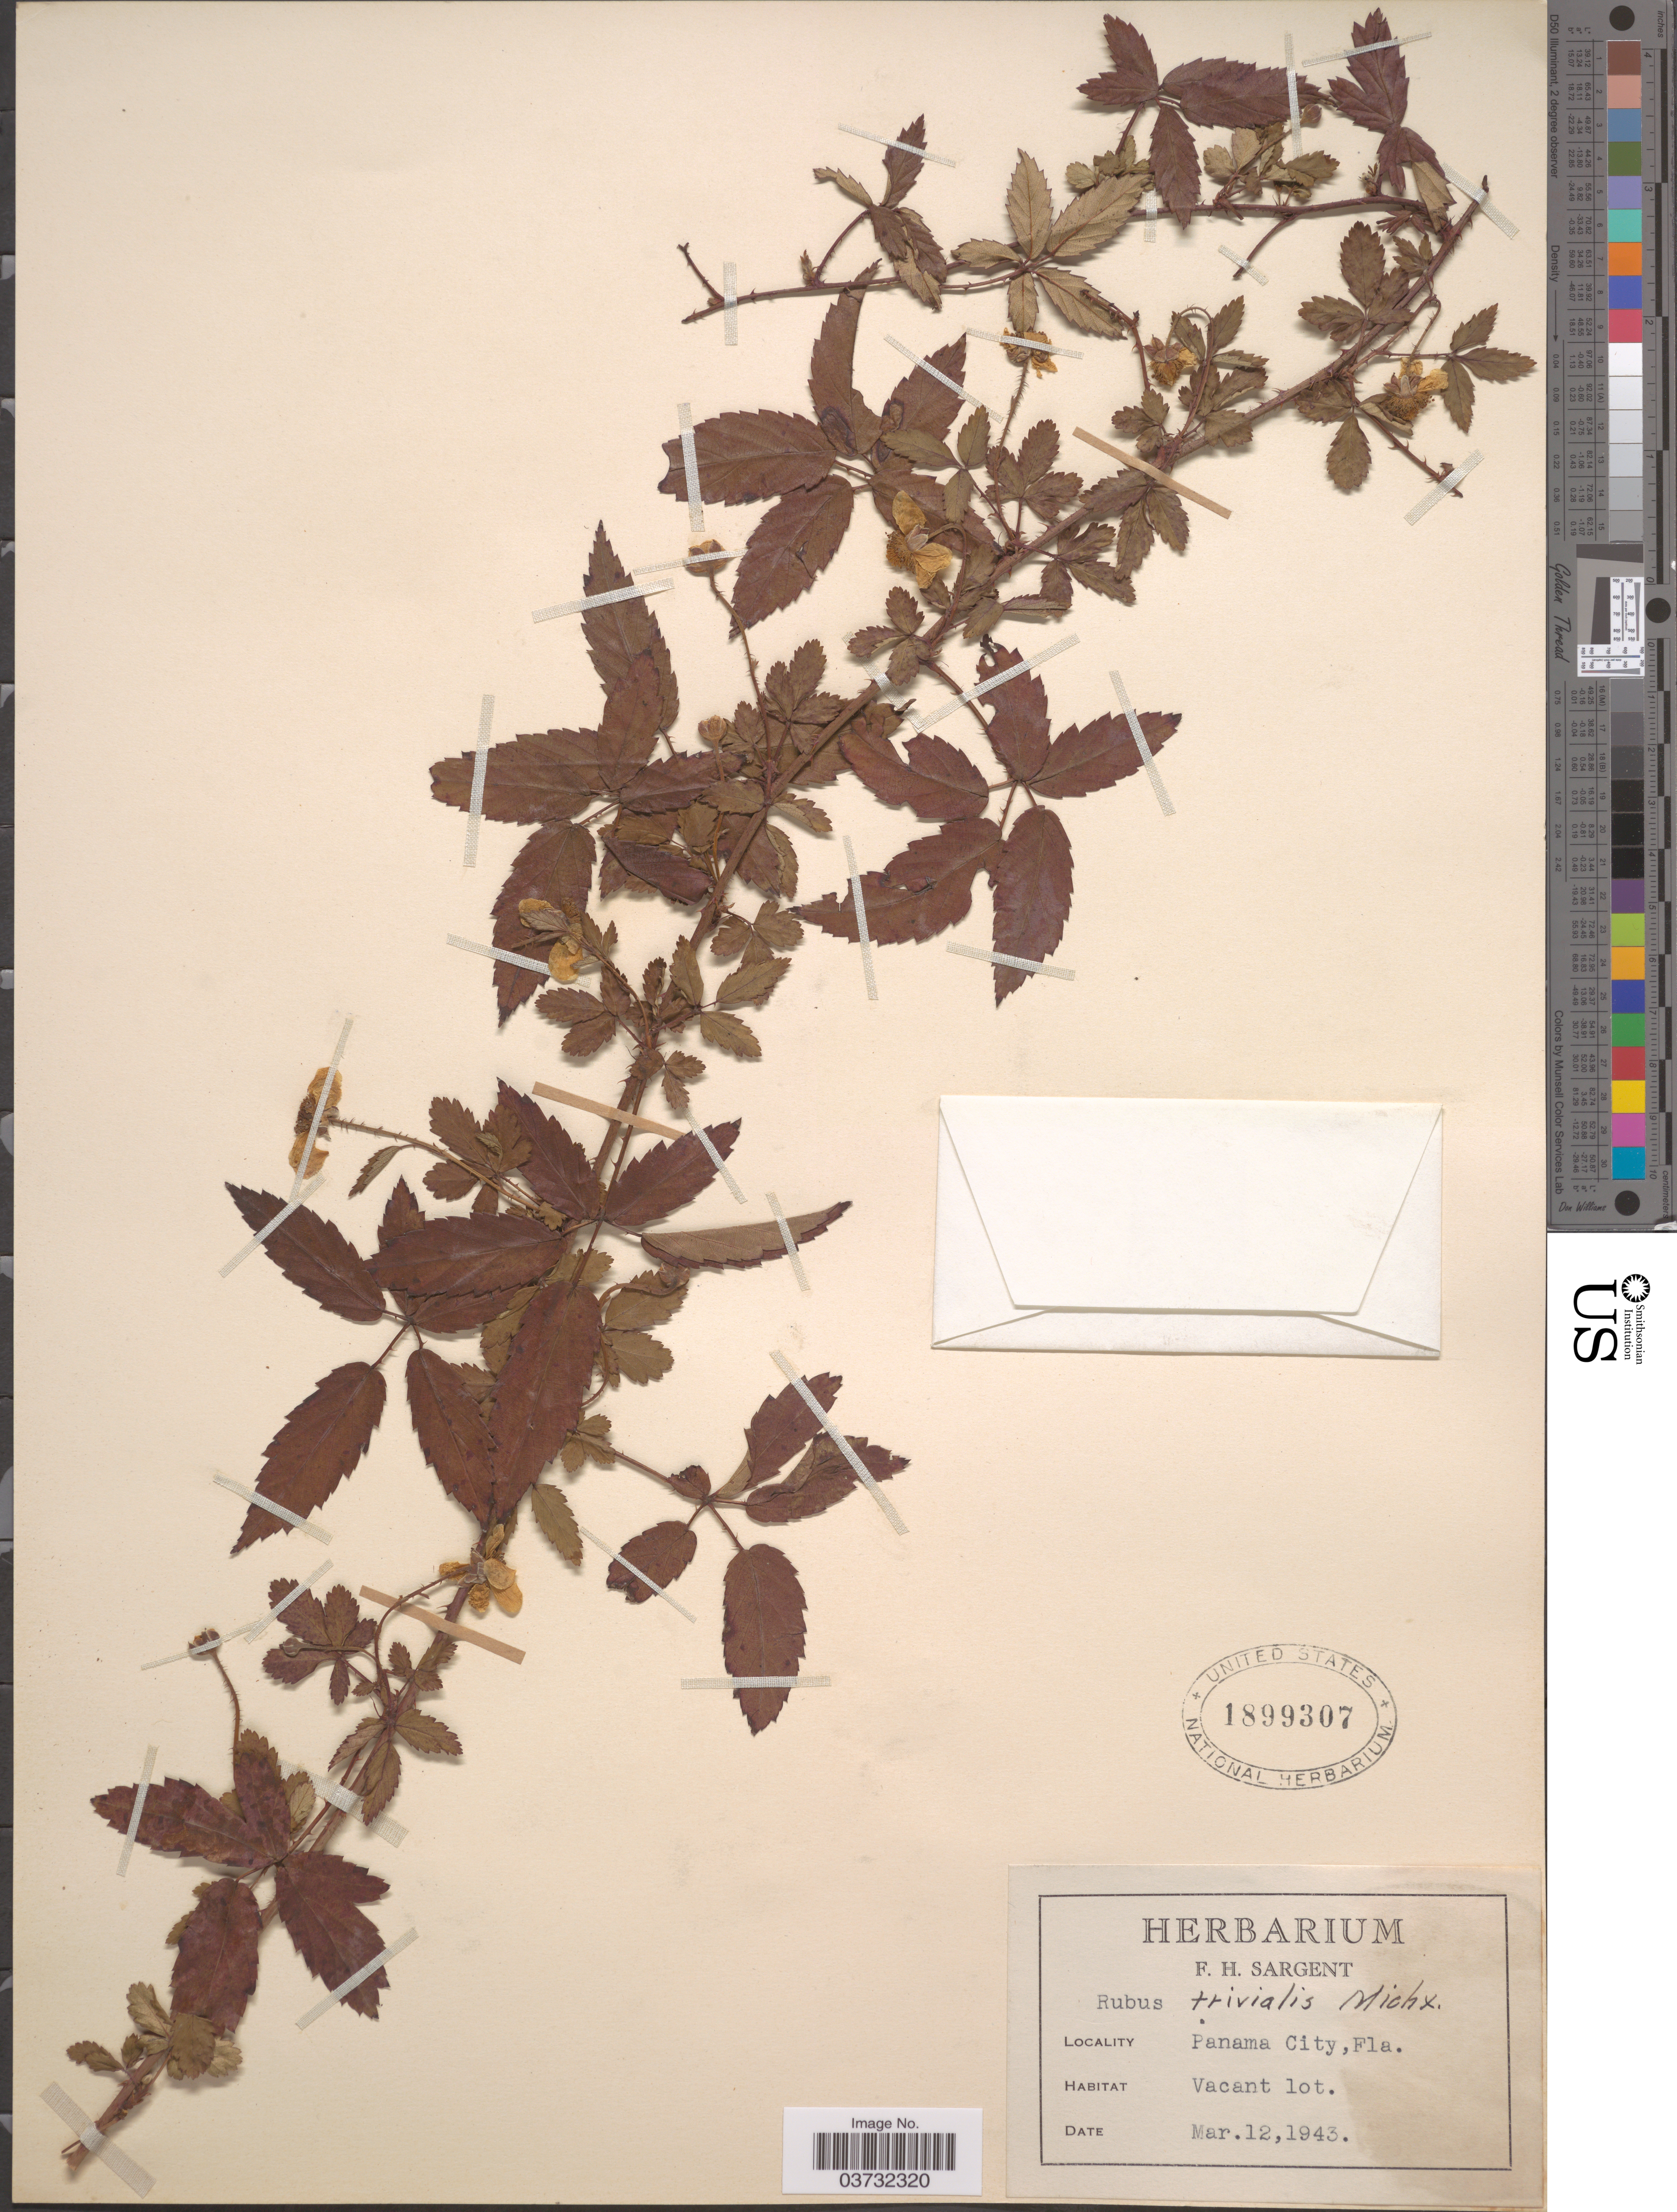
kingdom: Plantae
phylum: Tracheophyta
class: Magnoliopsida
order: Rosales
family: Rosaceae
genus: Rubus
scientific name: Rubus trivialis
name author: Michx.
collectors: F. H. Sargent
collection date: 1943-03-12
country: United States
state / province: Florida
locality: Panama City. Vacant lot.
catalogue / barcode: US 1899307